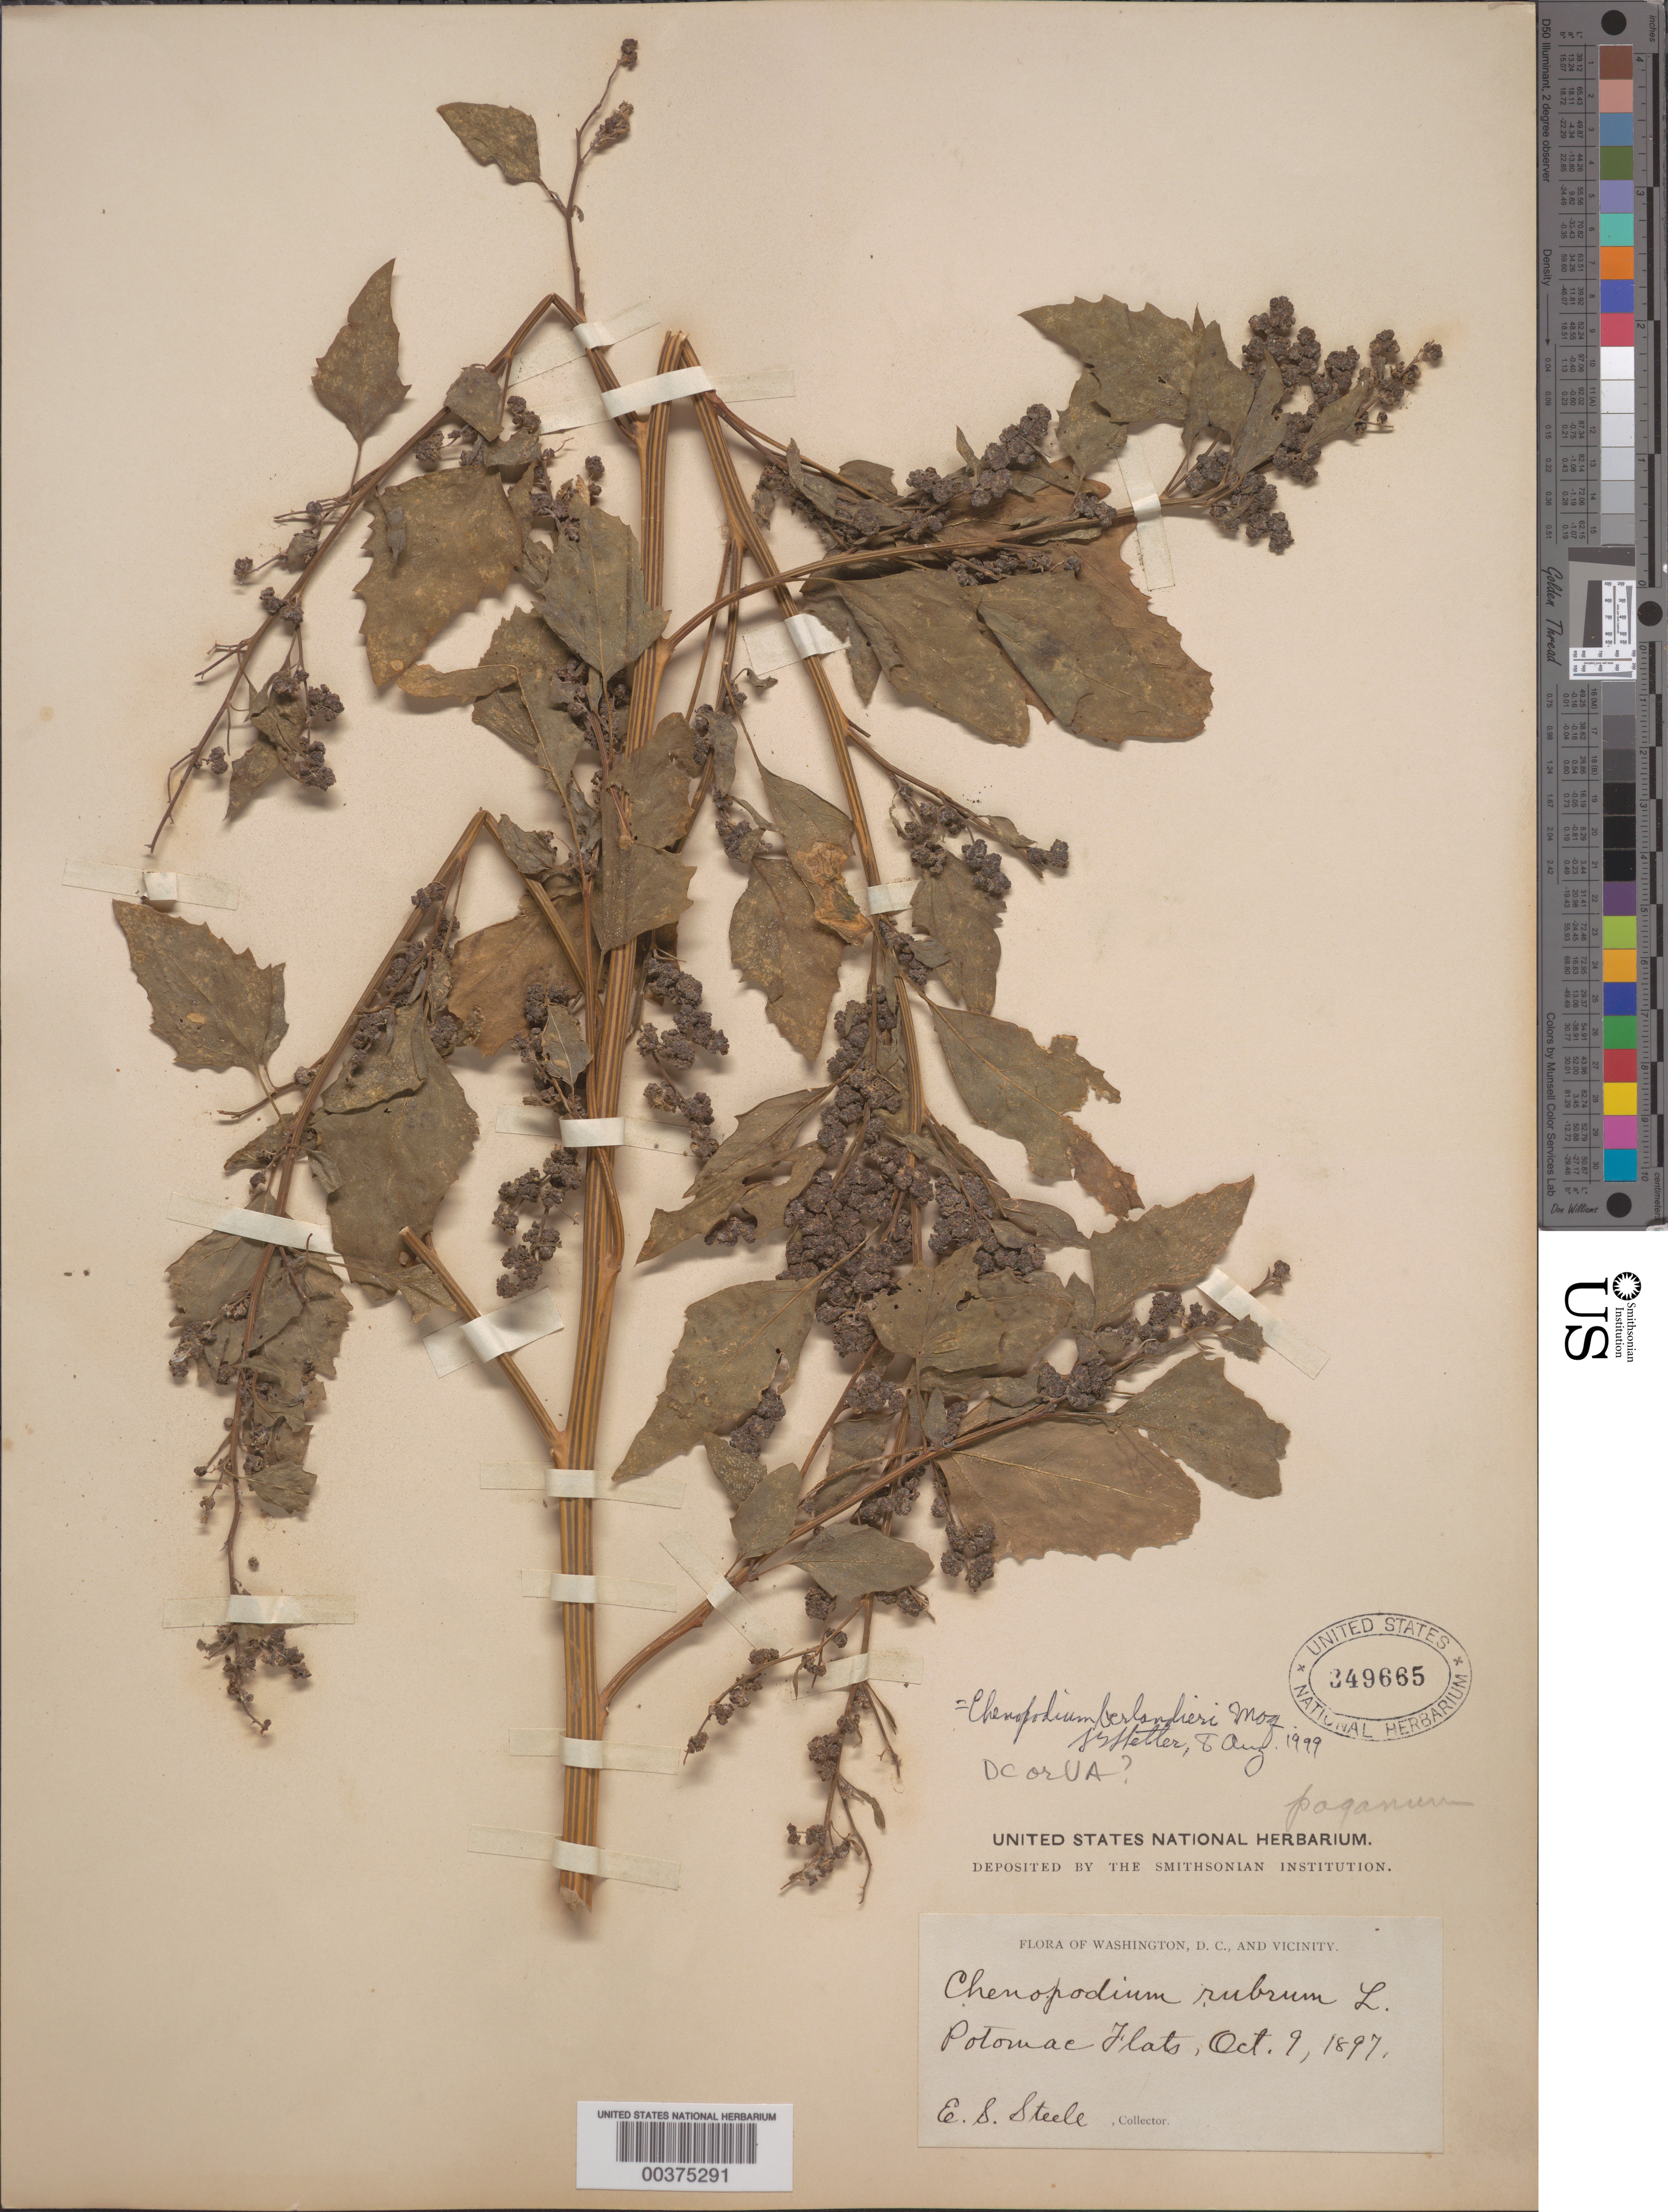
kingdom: Plantae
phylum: Tracheophyta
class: Magnoliopsida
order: Caryophyllales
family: Amaranthaceae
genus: Chenopodium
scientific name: Chenopodium berlandieri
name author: Moq.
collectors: E. Steele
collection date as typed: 09 Oct 1897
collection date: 1897-10-09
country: United States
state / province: District of Columbia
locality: Potomac flats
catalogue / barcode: US 349665